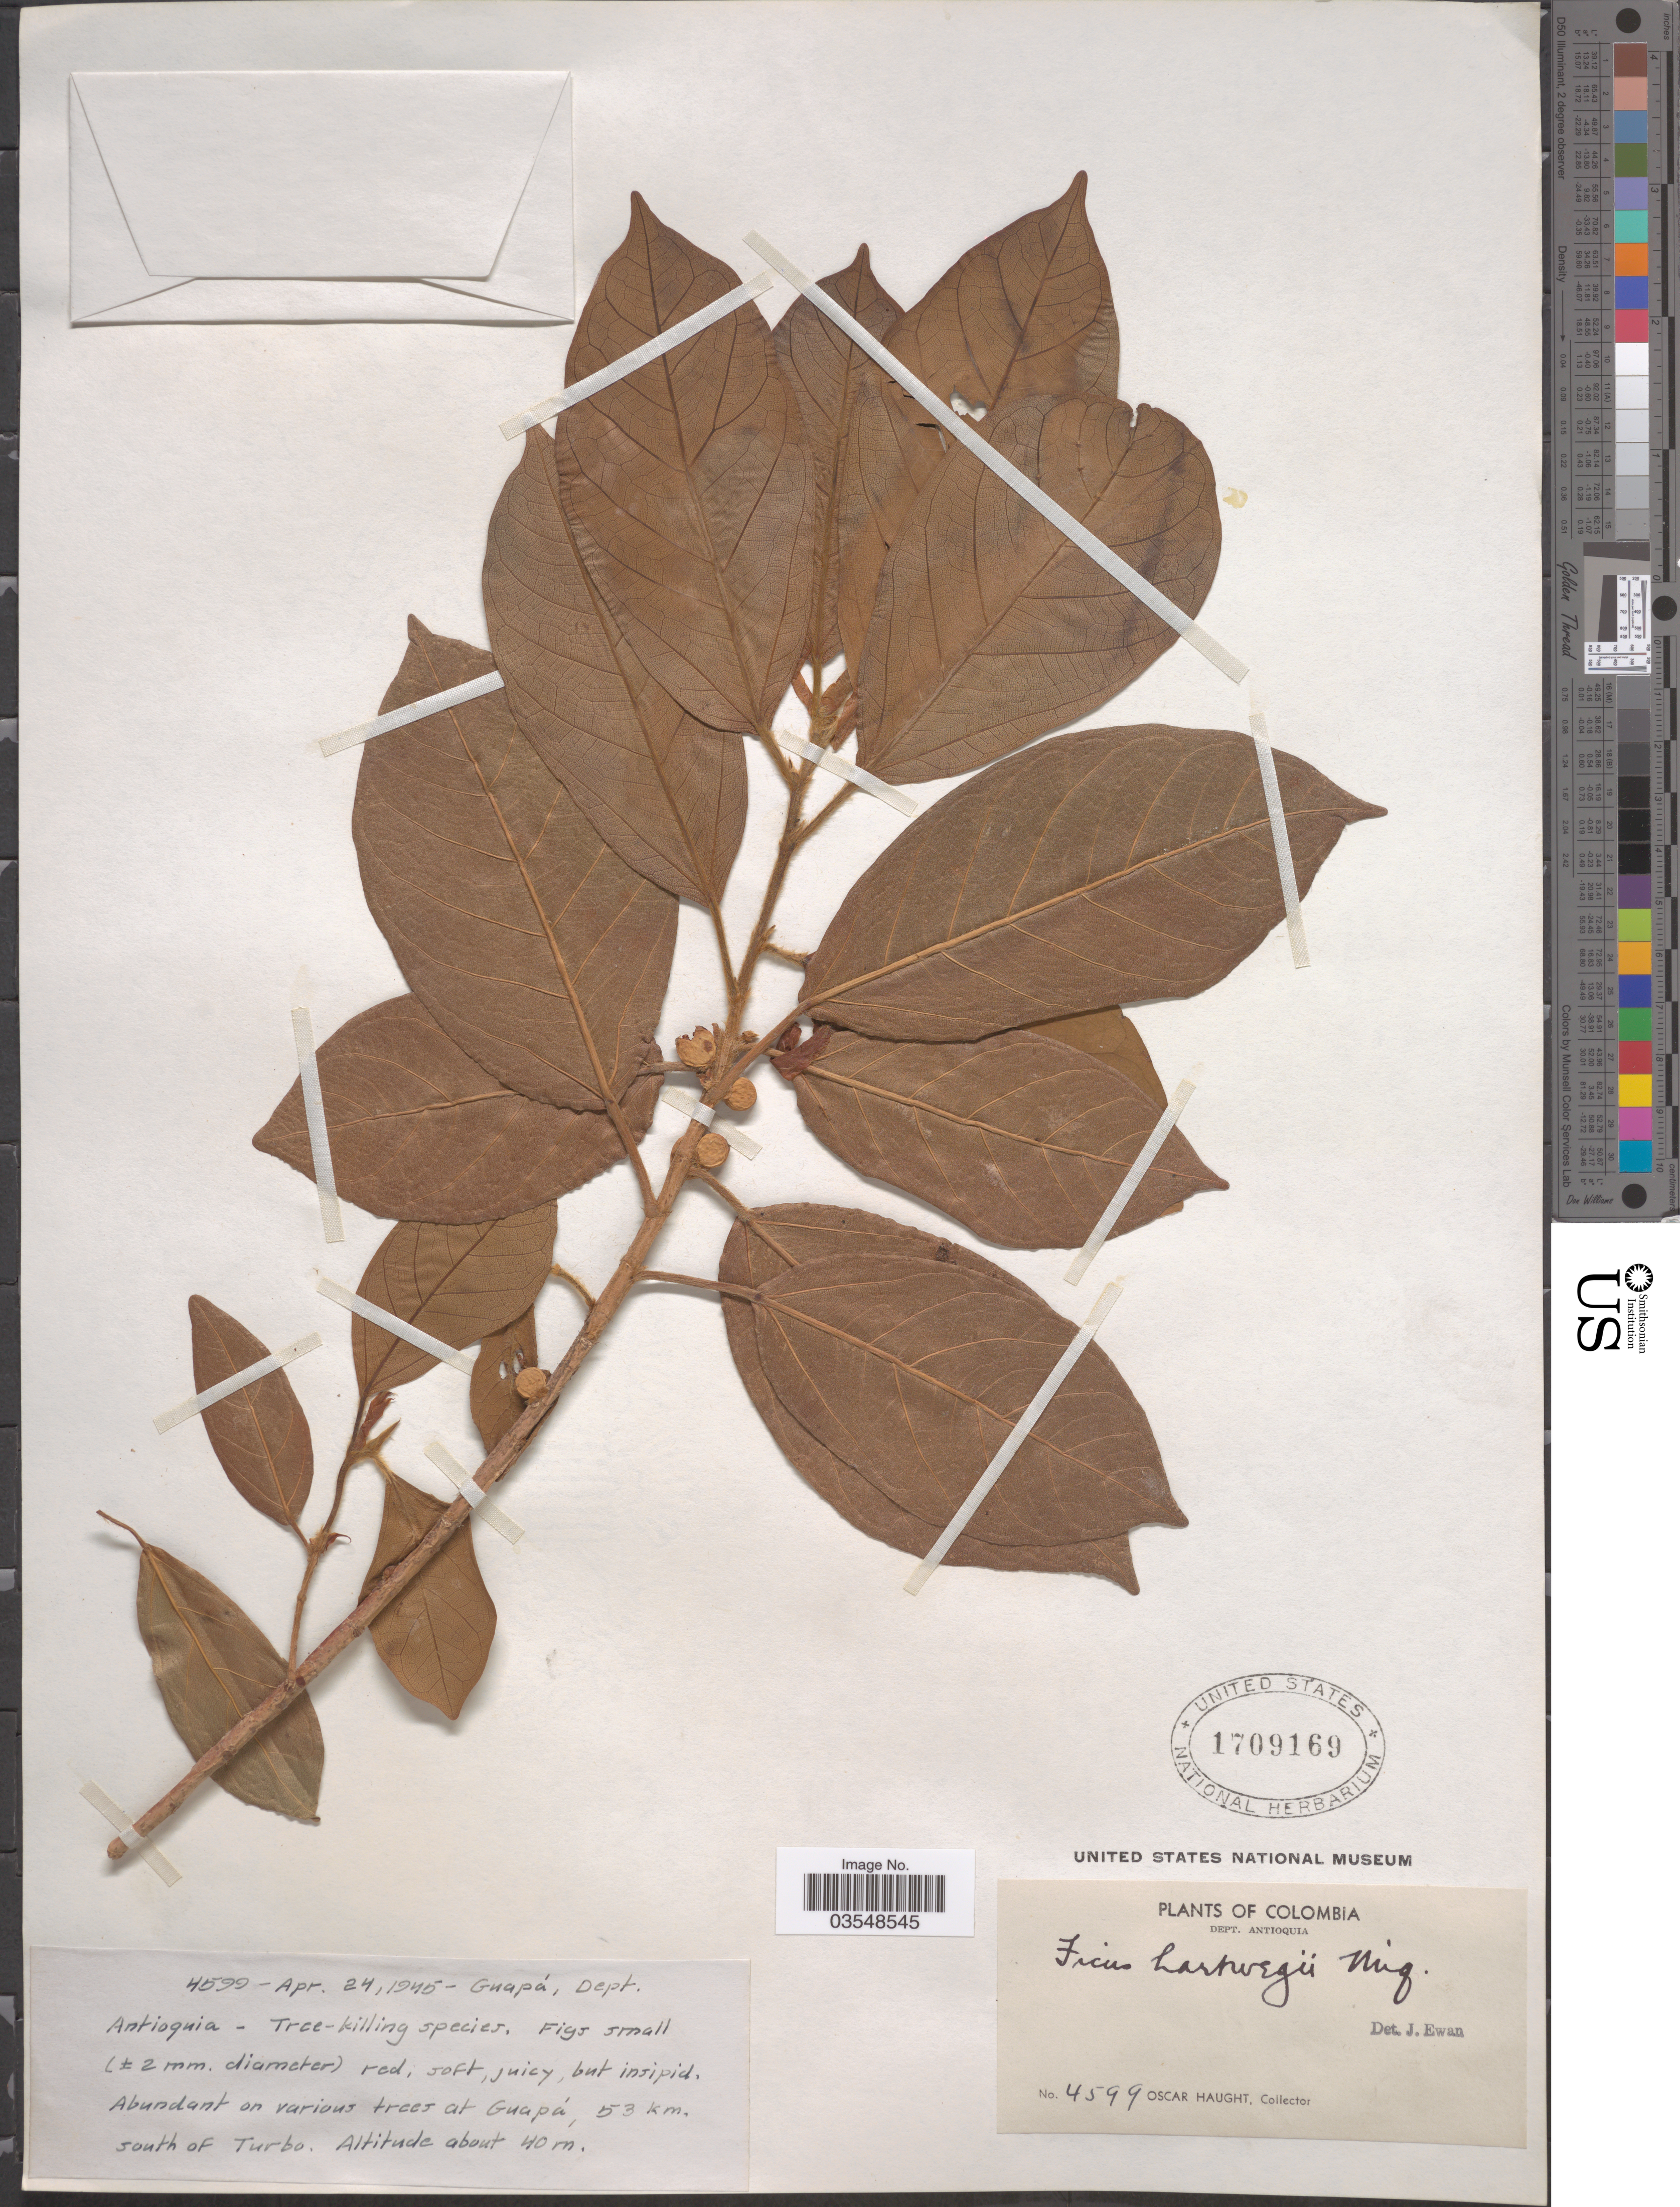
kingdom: Plantae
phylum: Tracheophyta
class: Magnoliopsida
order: Rosales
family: Moraceae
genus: Ficus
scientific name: Ficus hartwegii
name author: (Miq.) Miq.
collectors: O. L. Haught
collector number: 4599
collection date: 1945-04-24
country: Colombia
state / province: Antioquia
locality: Guapá, Dept. Antioquia. On various trees at Guapá, 53 km. south of Turbo.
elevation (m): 40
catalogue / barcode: US 1709169